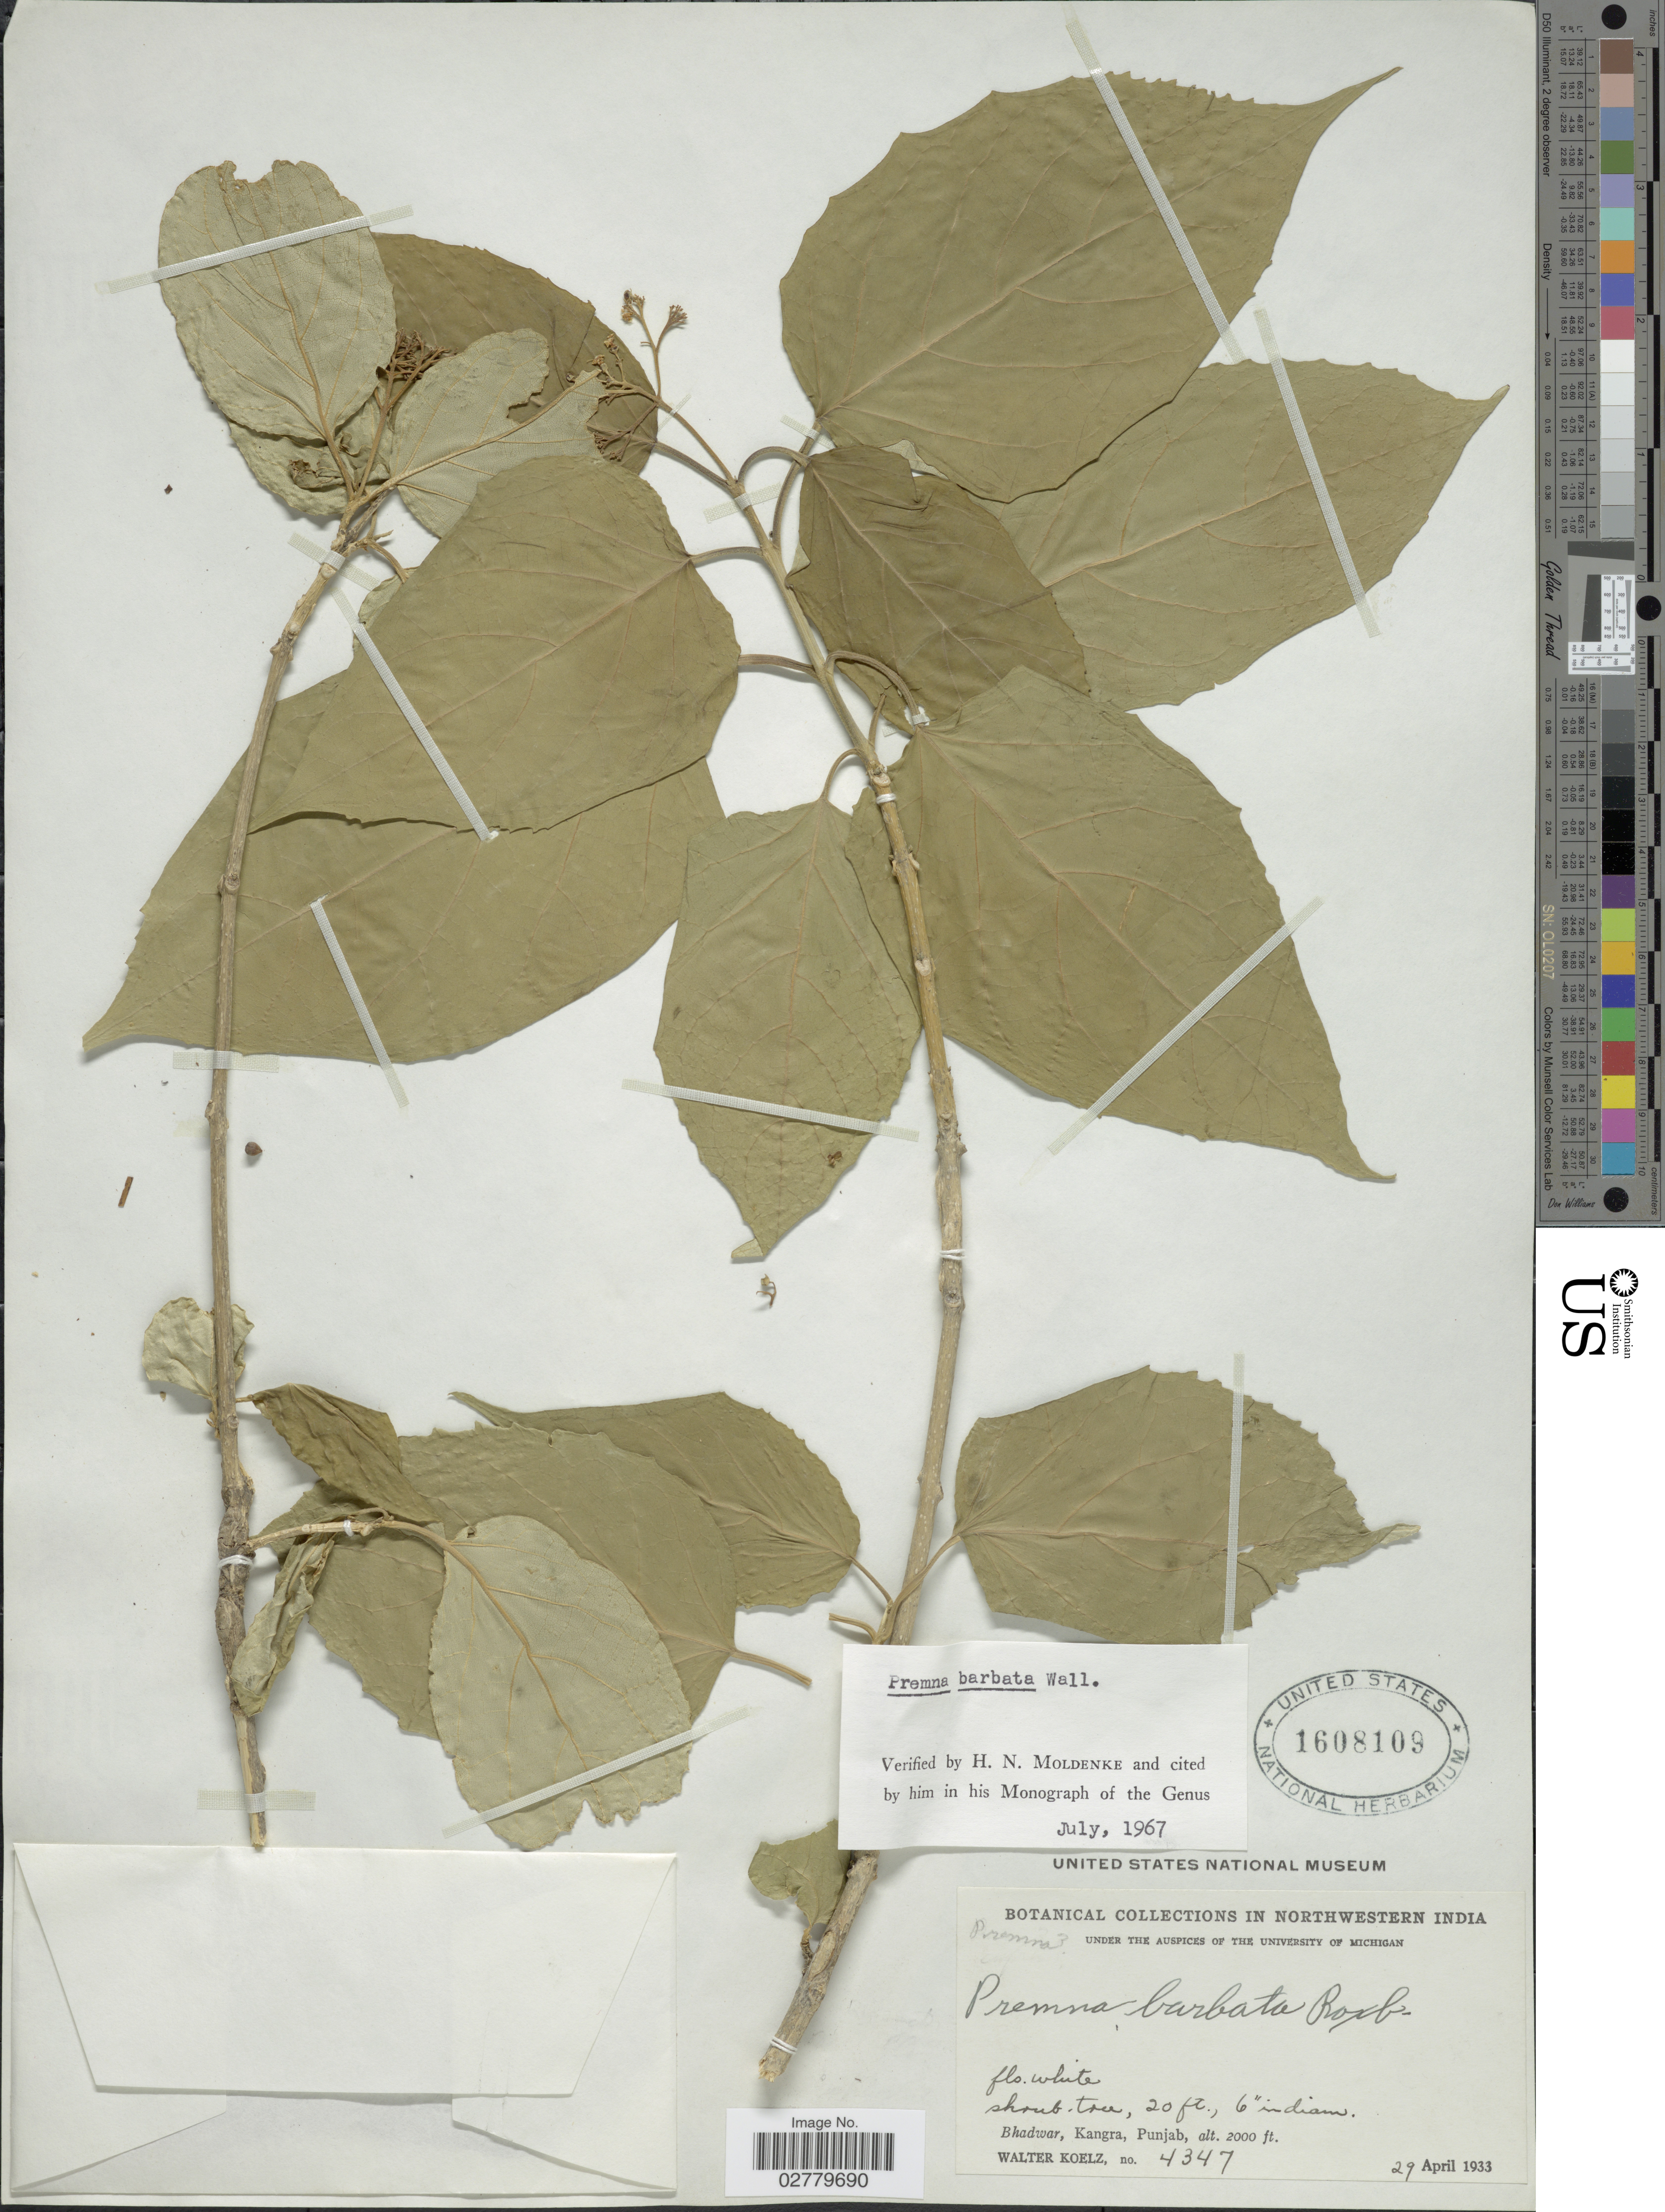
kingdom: Plantae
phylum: Tracheophyta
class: Magnoliopsida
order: Lamiales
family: Lamiaceae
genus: Premna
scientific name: Premna barbata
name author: Wall. ex Schauer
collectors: W. N. Koelz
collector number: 4347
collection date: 1933-04-29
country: India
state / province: Punjab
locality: Northwestern India. Bhadwar, Kangra.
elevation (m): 610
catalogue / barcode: US 1608109